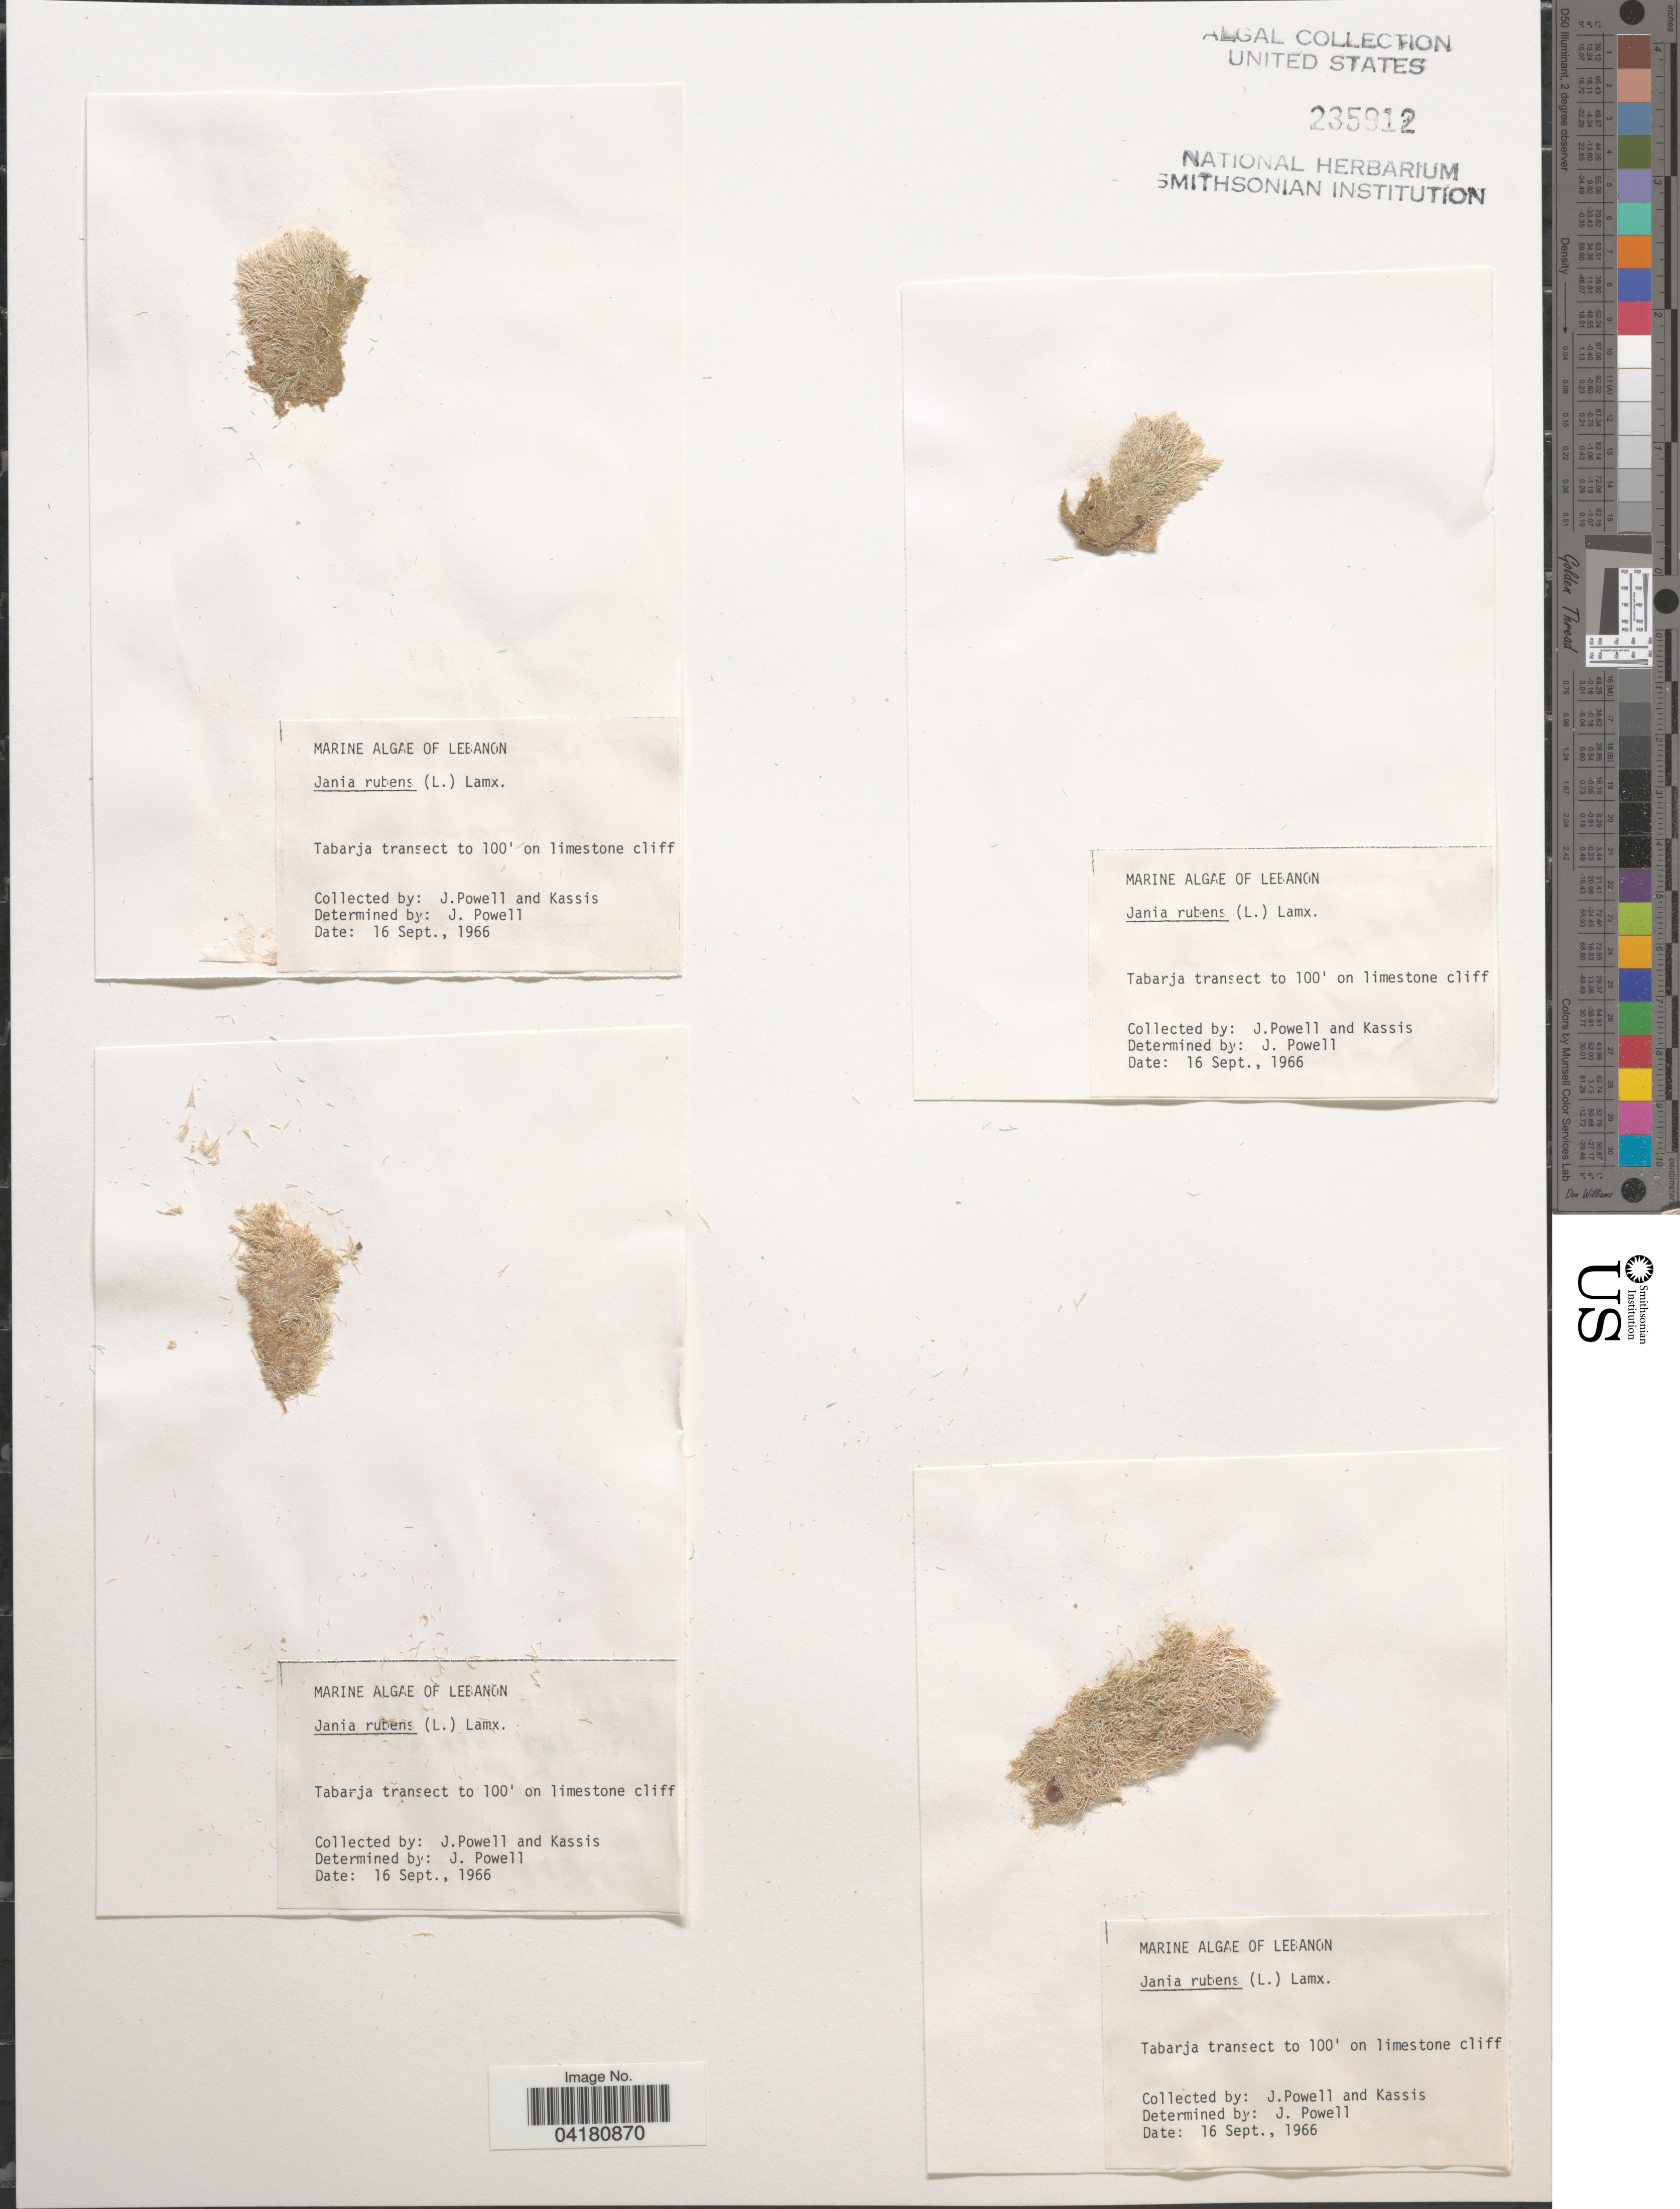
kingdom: Plantae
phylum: Rhodophyta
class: Florideophyceae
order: Corallinales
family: Corallinaceae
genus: Jania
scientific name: Jania rubens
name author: (L.) J.V.Lamouroux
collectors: J. Powell & Kassis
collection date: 1966-09-16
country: Lebanon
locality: Tabarja transect to 100' on limestone cliff.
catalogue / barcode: US 235912